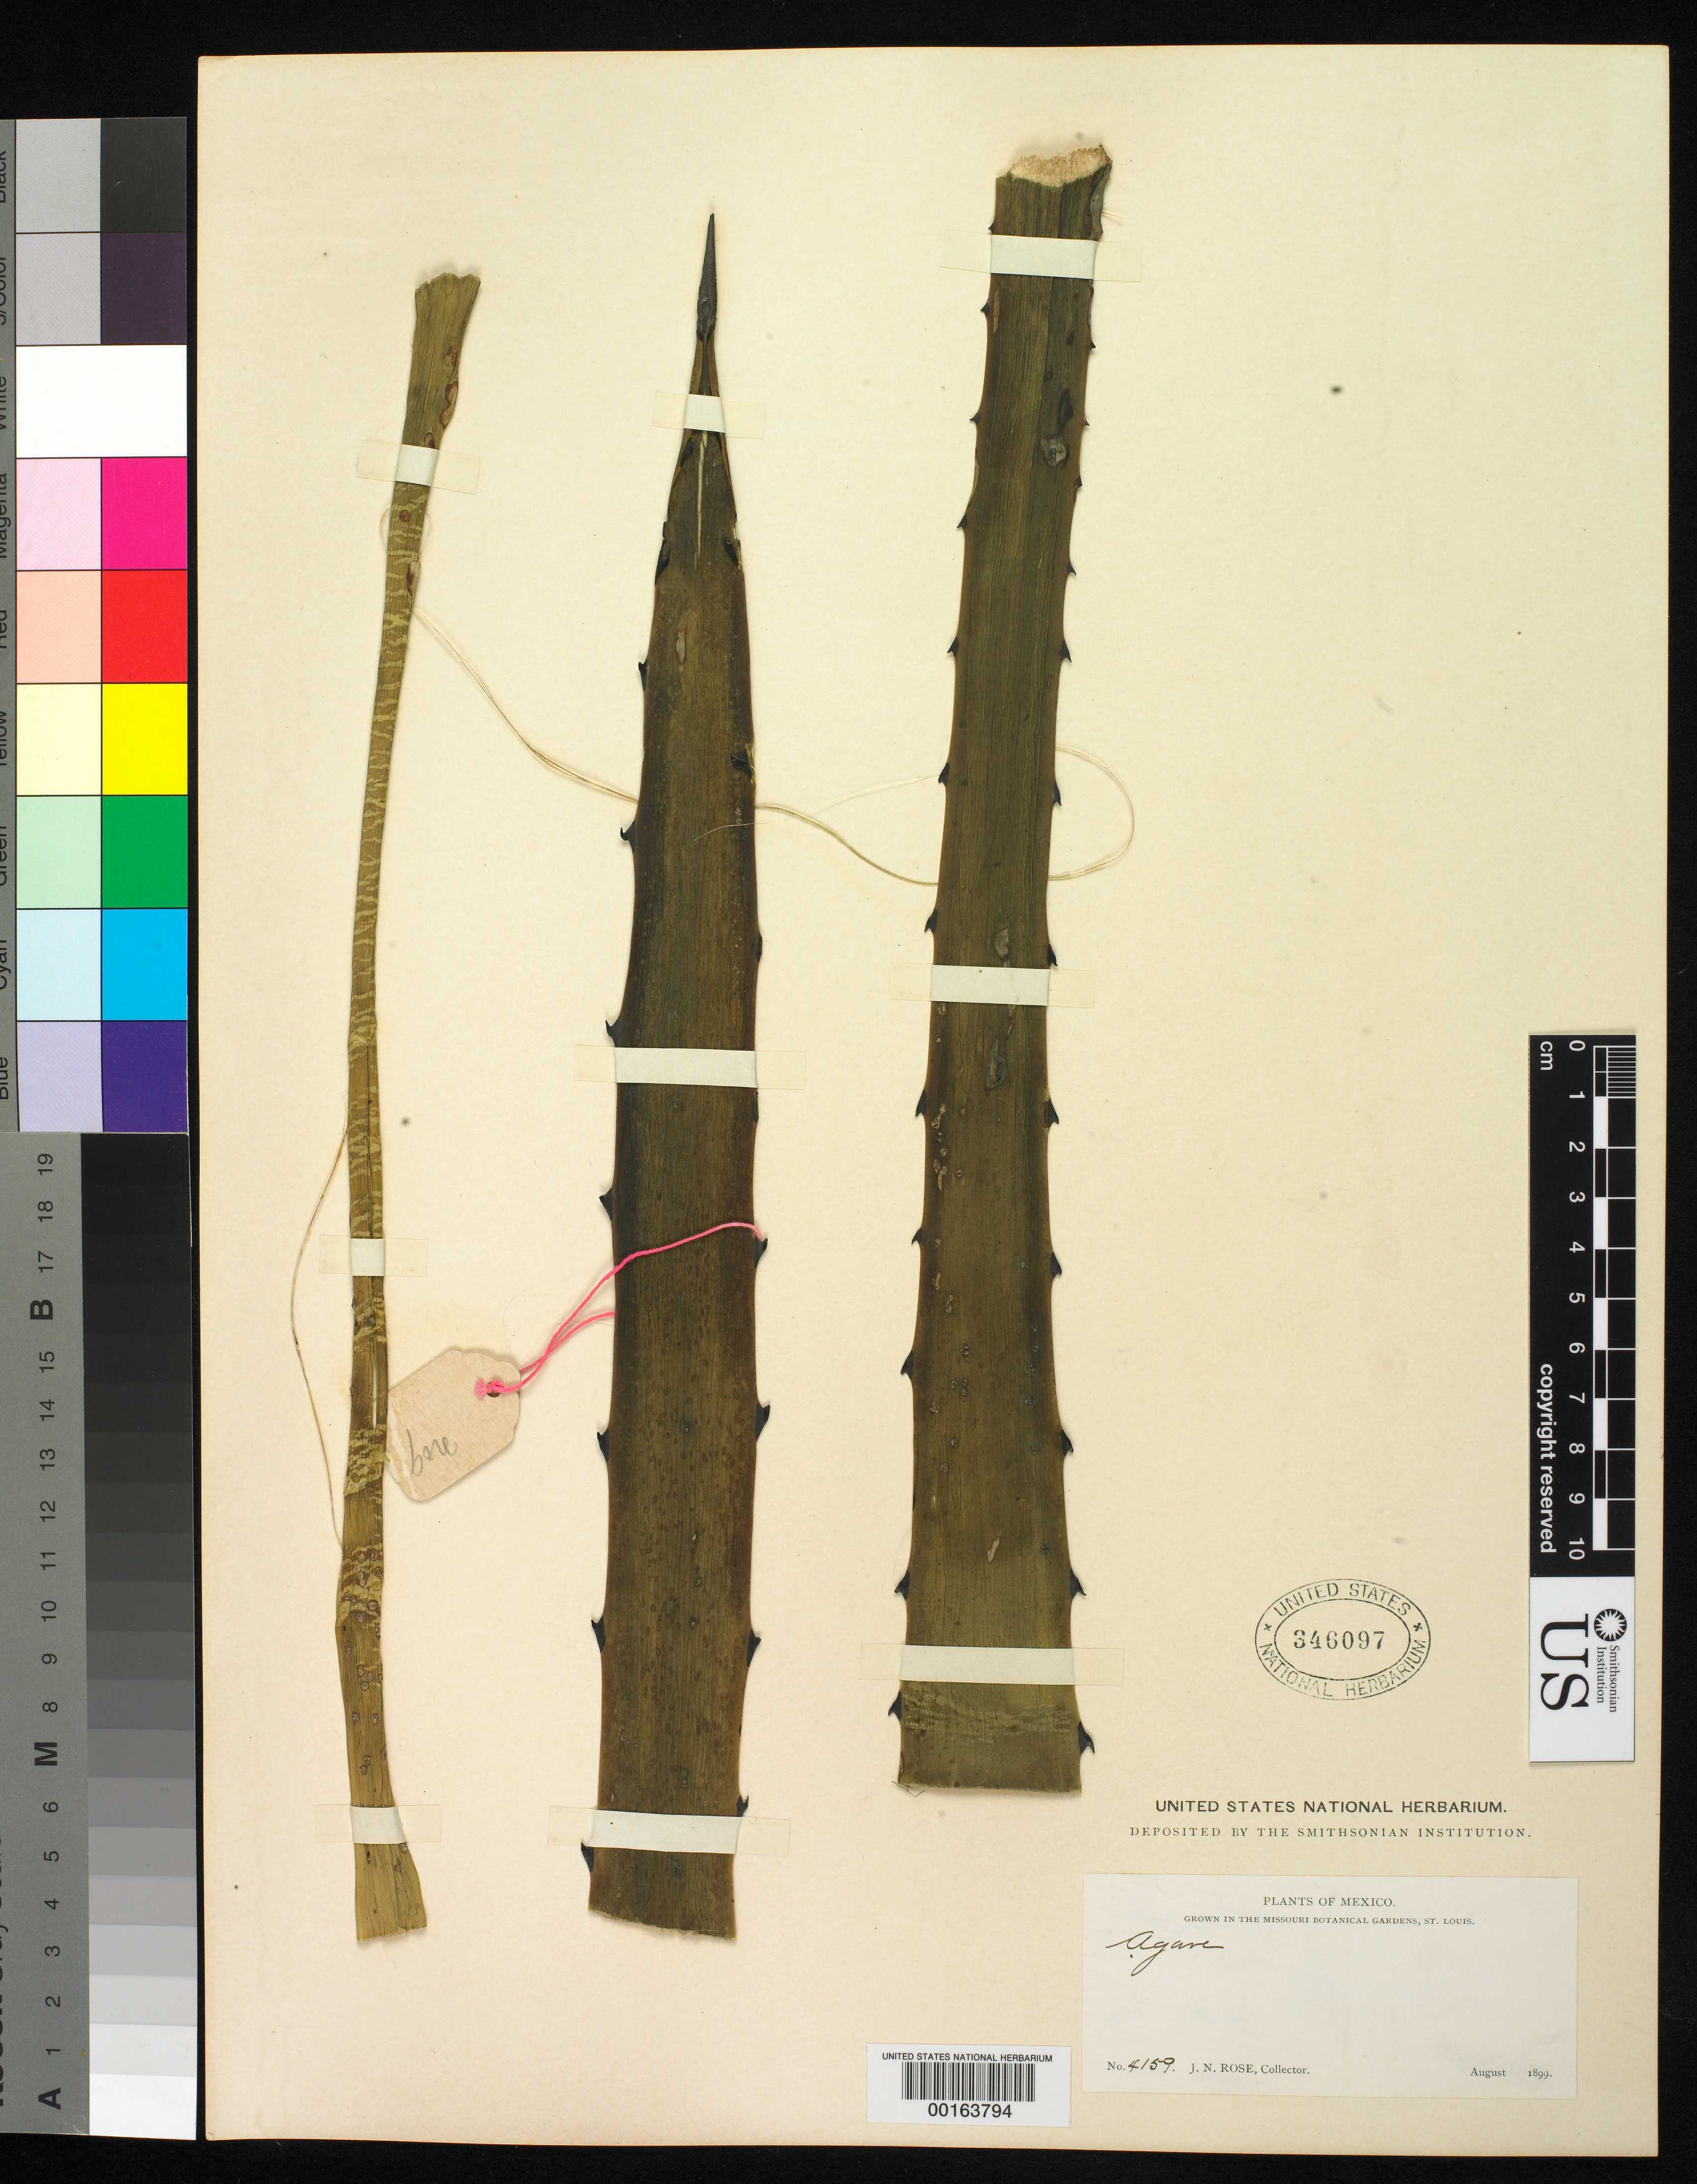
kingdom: Plantae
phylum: Tracheophyta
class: Liliopsida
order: Asparagales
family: Asparagaceae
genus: Agave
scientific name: Agave sp.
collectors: J. N. Rose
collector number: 4159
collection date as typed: Aug 1899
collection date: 1899-08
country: Mexico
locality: E of Monserrat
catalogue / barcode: US 346097